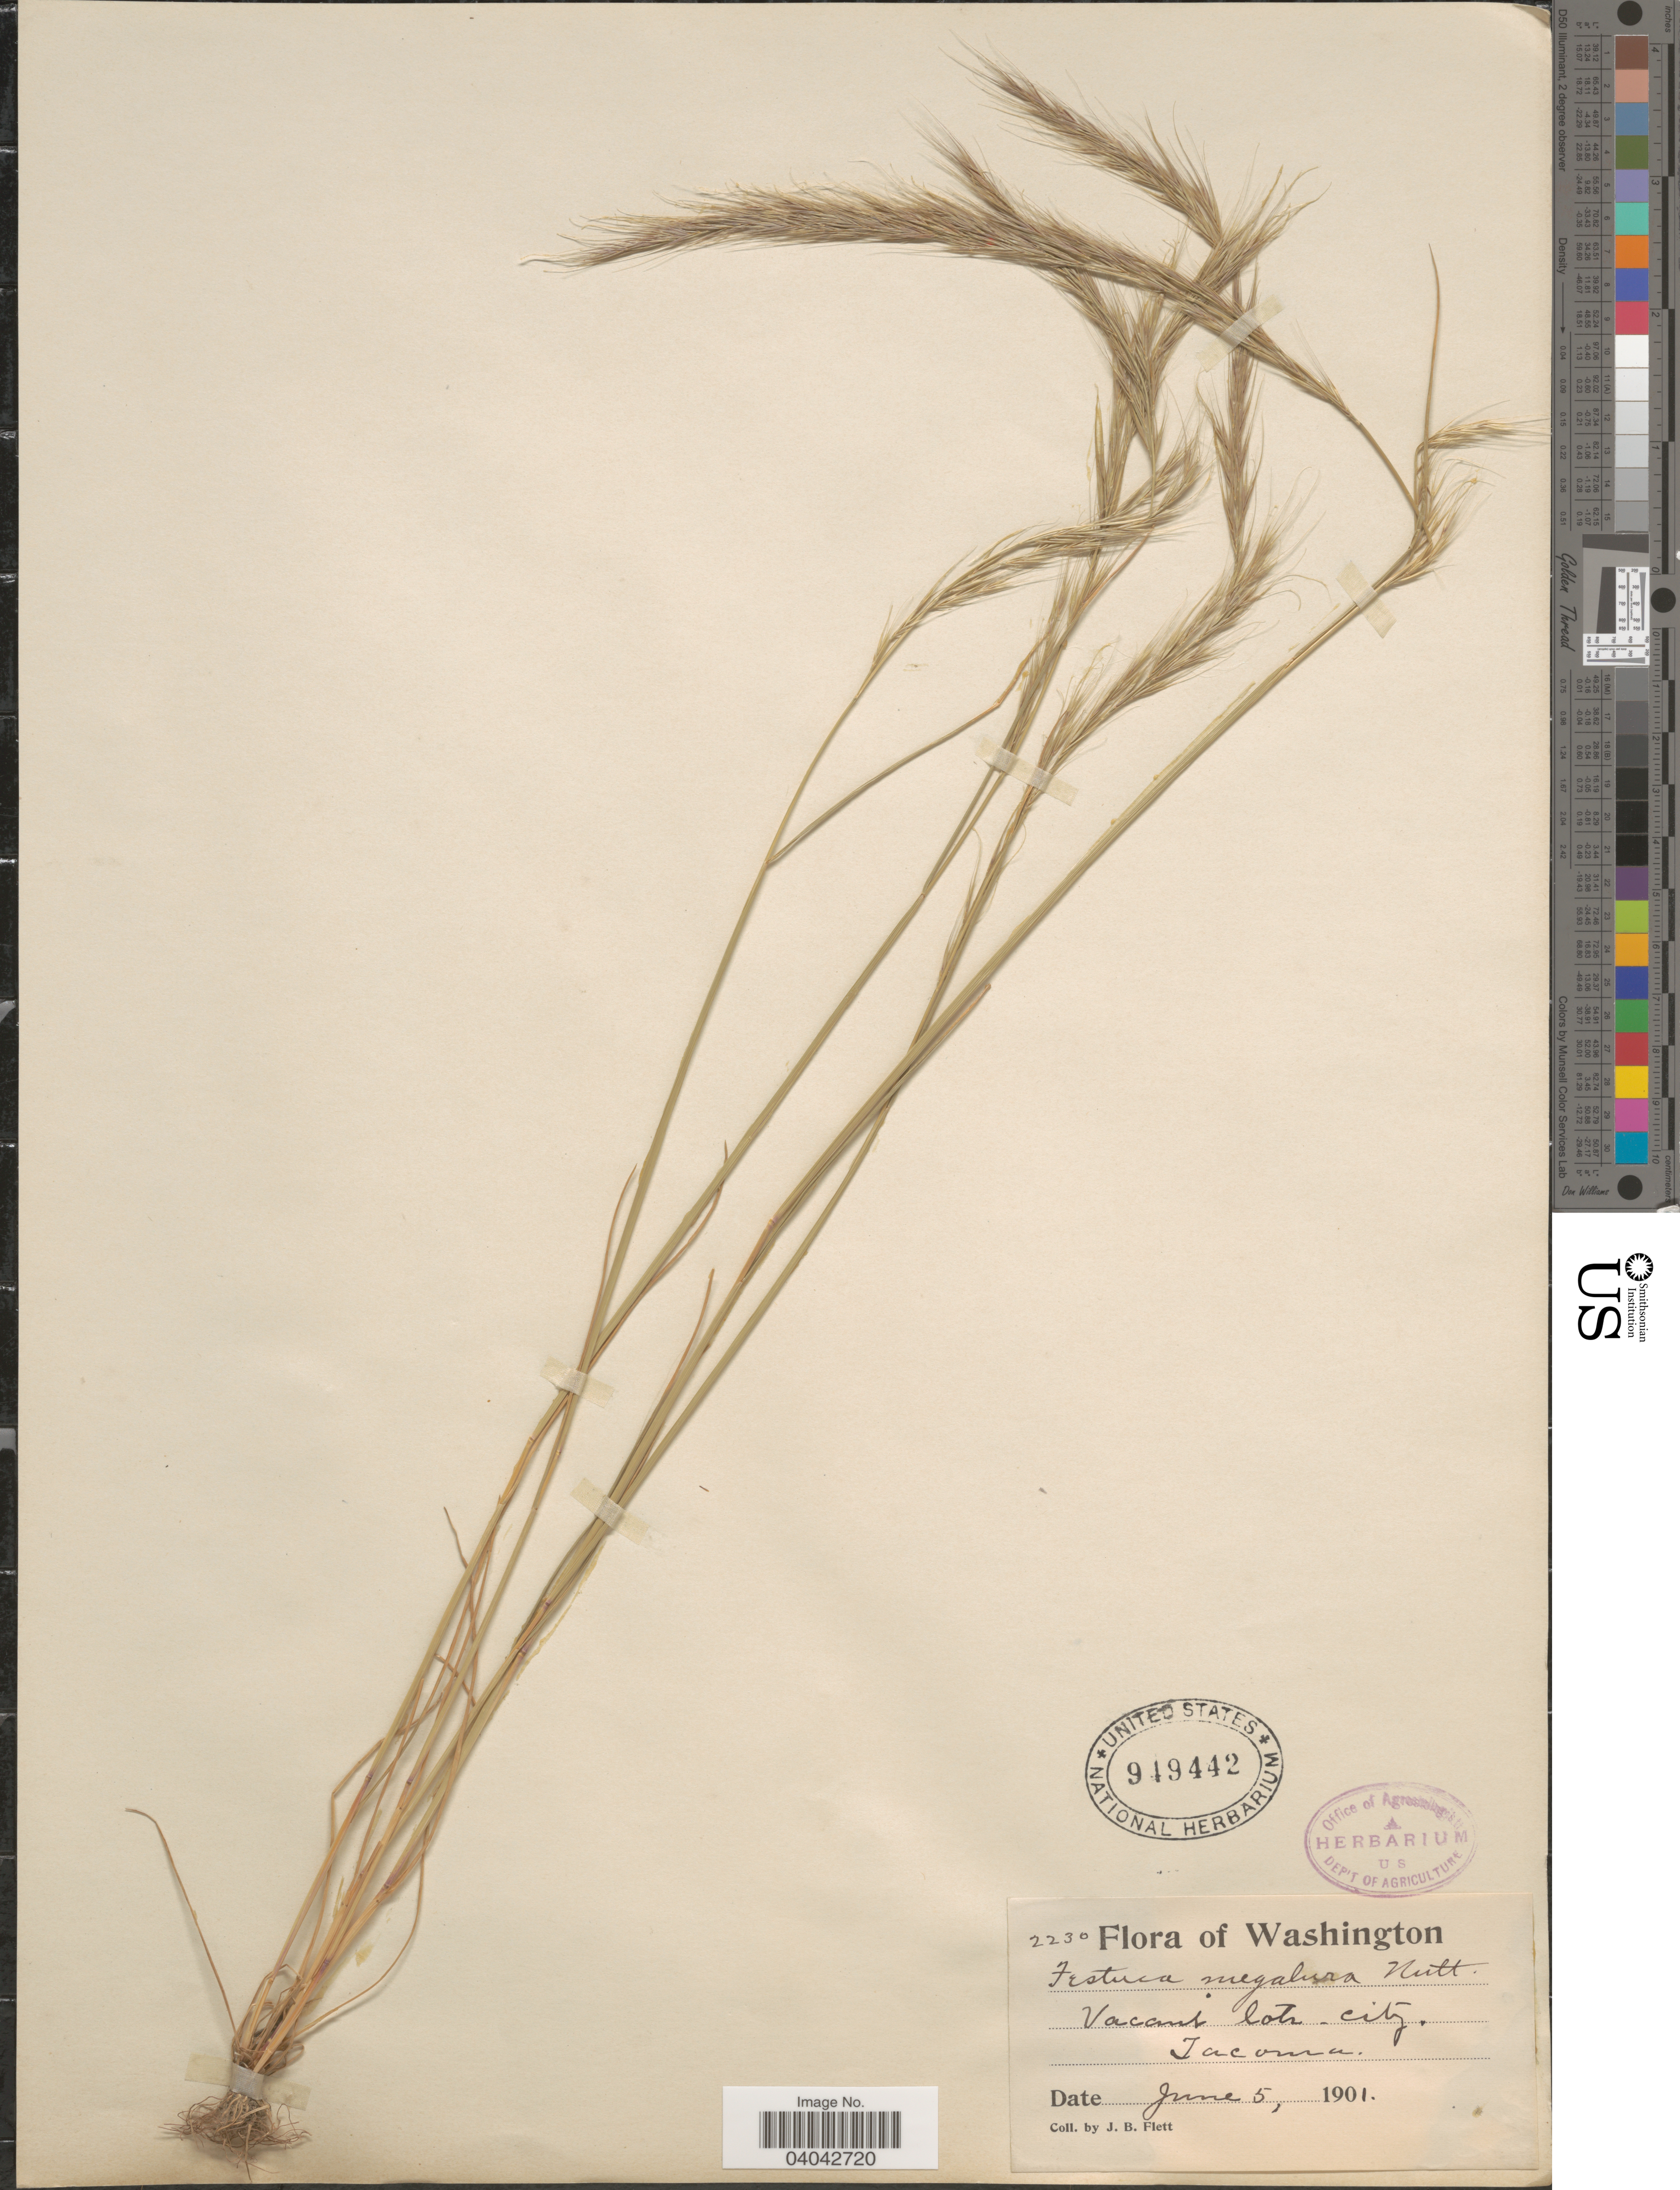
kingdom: Plantae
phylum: Tracheophyta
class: Liliopsida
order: Poales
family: Poaceae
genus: Festuca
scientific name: Festuca megalura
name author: Nutt.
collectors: J. Flett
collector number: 2230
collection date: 1901-06-05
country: United States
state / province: Washington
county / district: Pierce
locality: Tacoma.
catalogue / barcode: US 949442